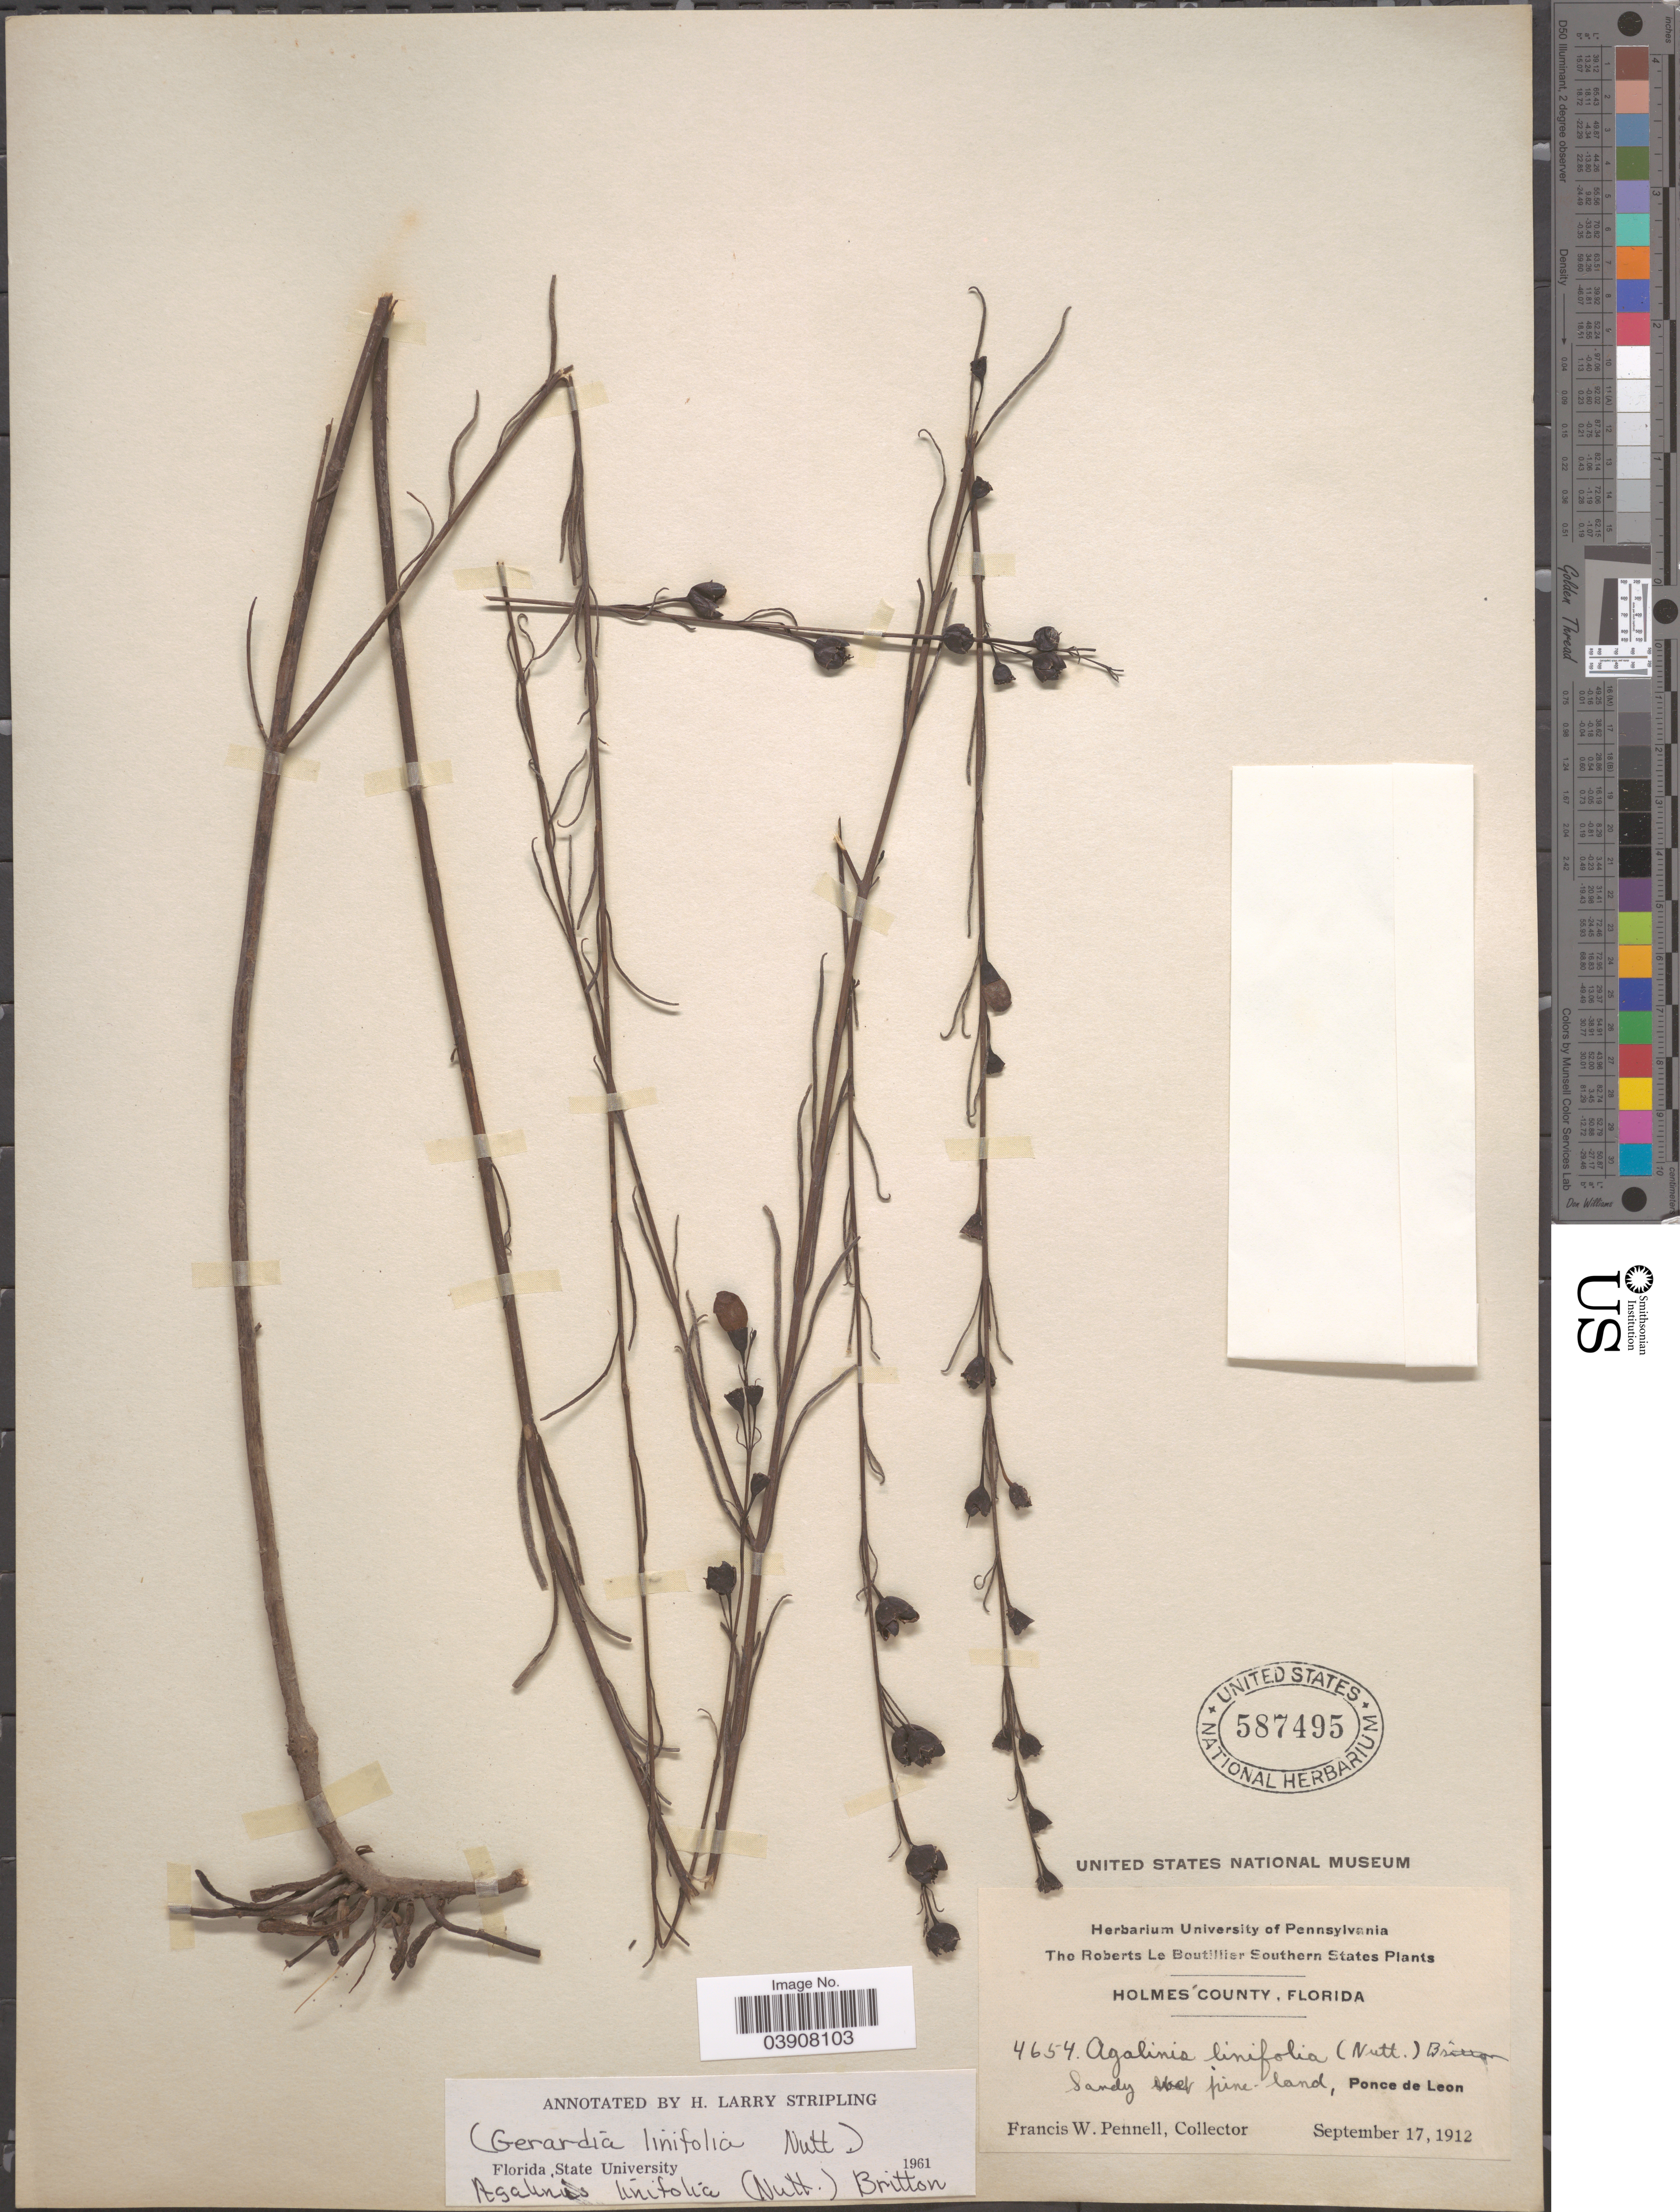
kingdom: Plantae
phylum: Tracheophyta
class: Magnoliopsida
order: Lamiales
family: Orobanchaceae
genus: Agalinis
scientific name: Agalinis linifolia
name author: (Nutt.) Britton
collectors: F. W. Pennell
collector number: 4654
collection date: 1912-09-17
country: United States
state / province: Florida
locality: Southern States. Holmes County. Sandy pine-land, Ponce de Leon.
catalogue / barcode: US 587495